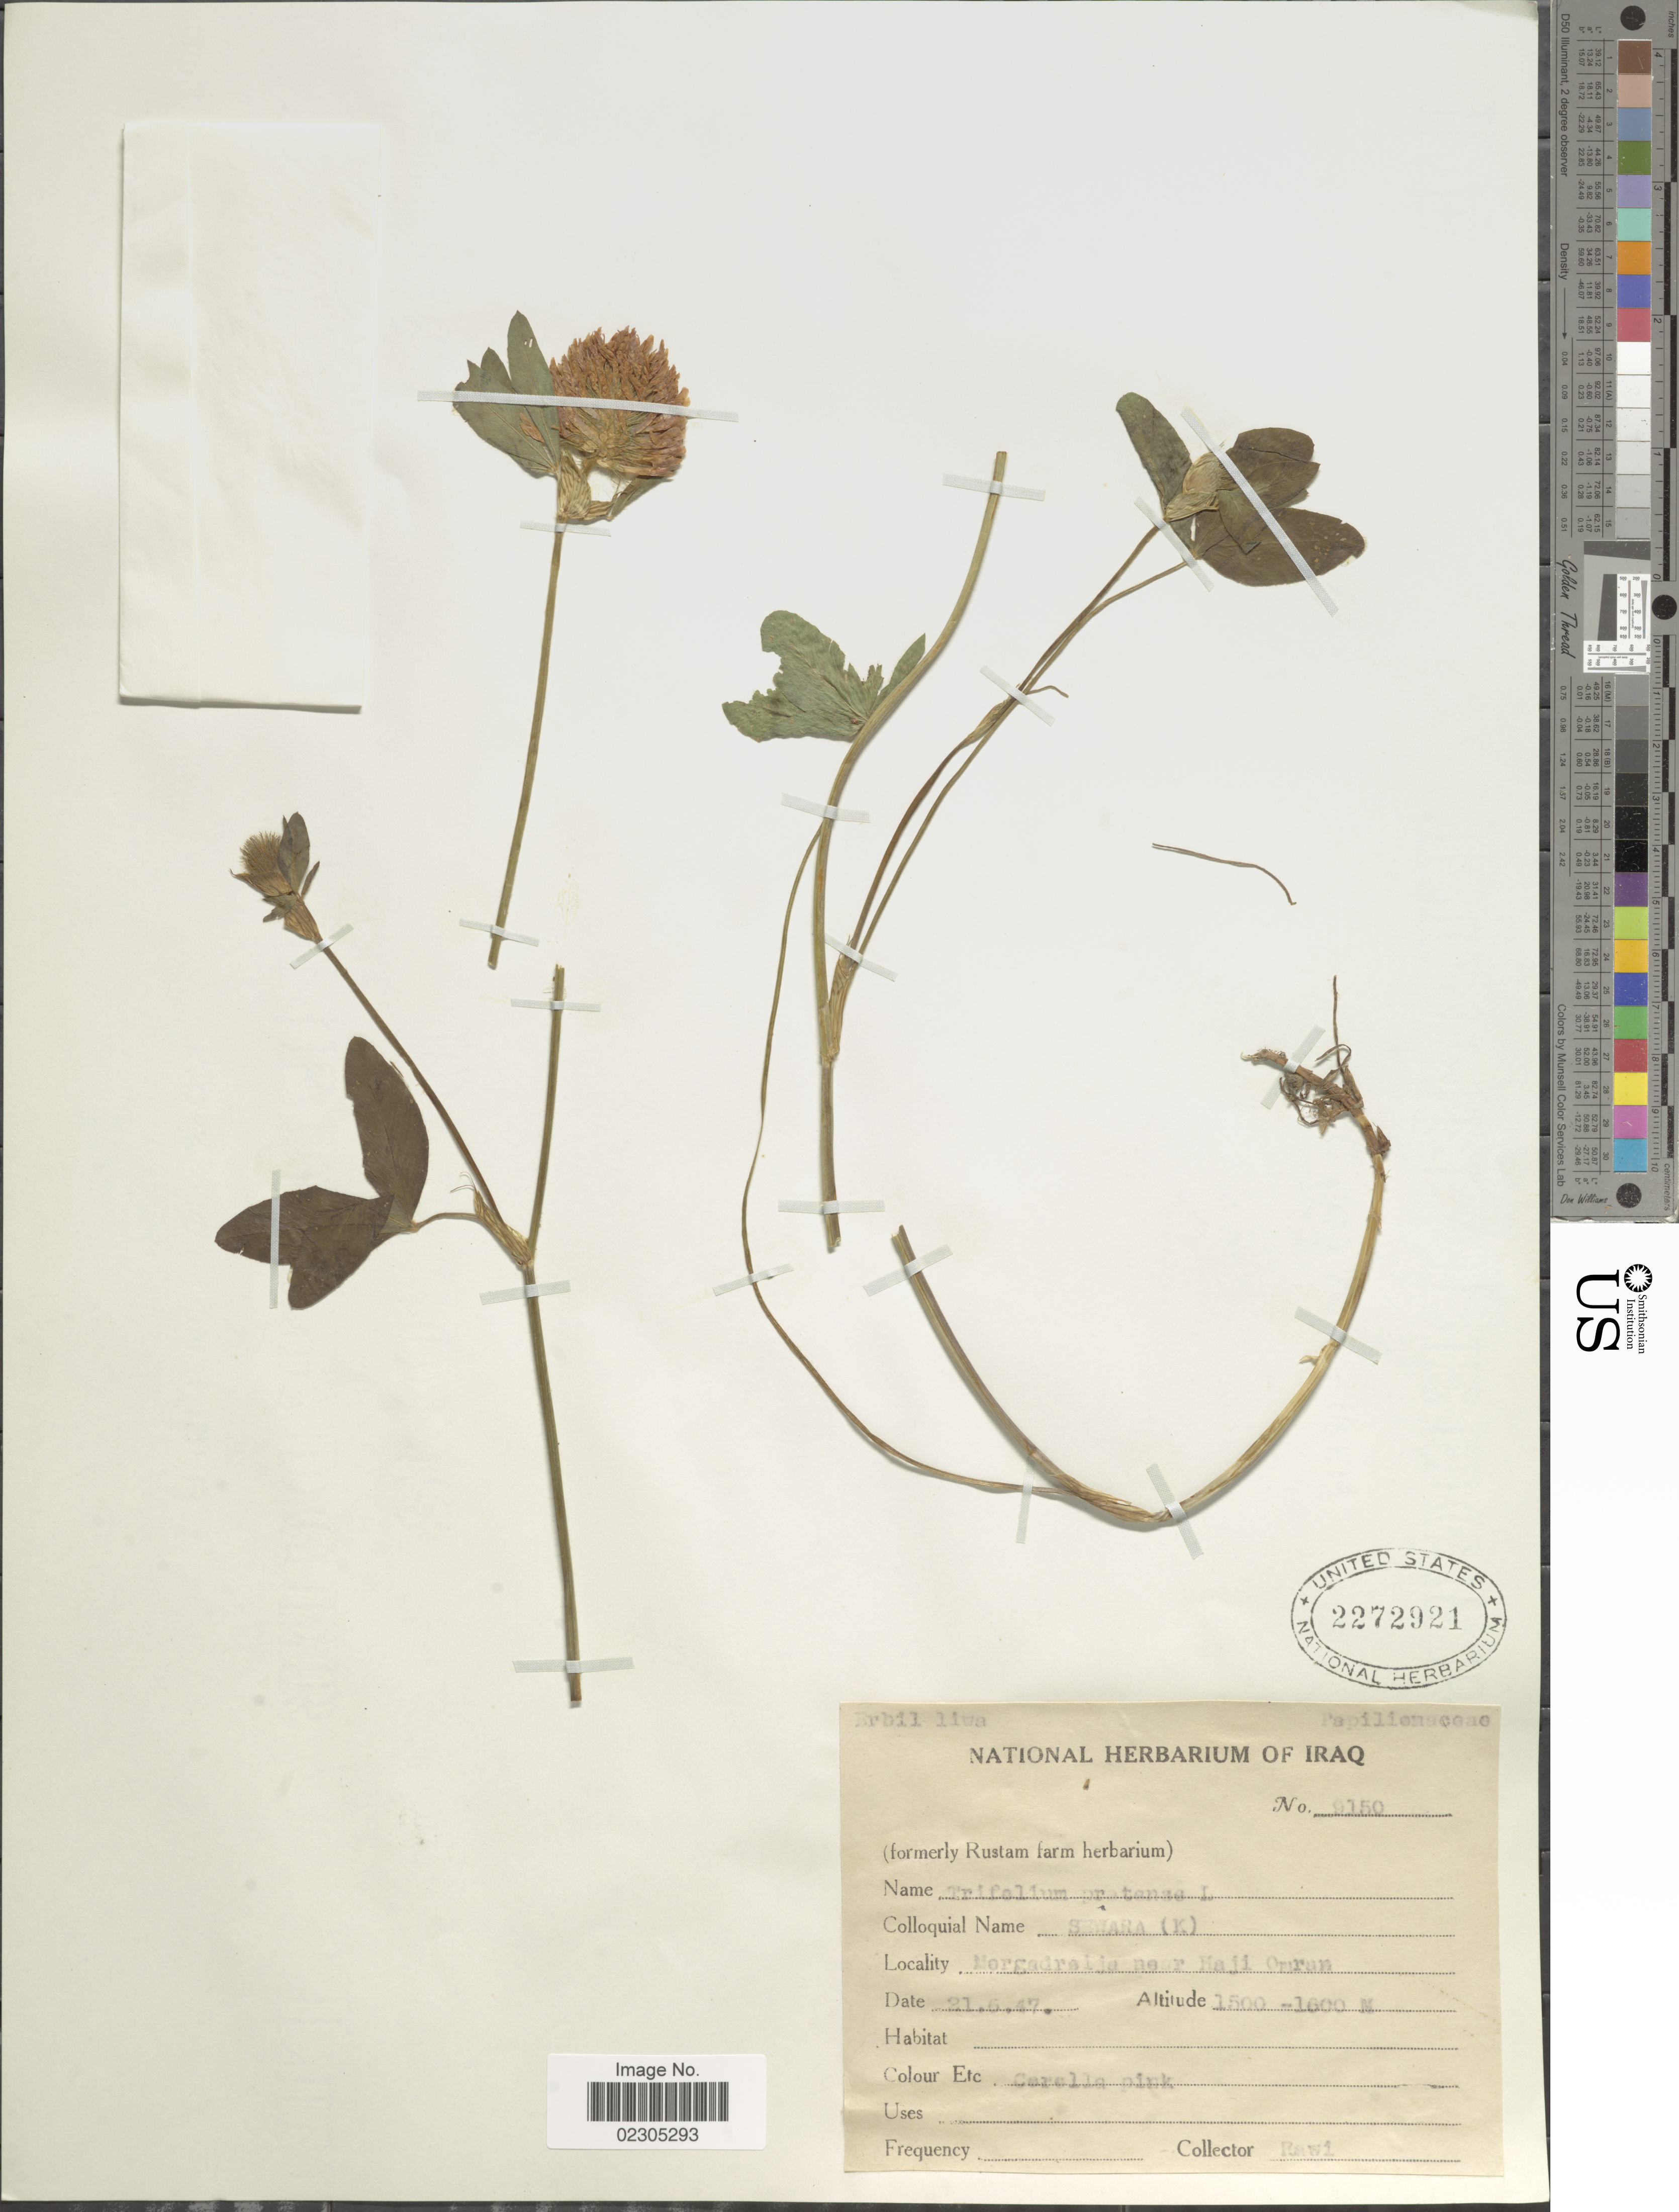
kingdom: Plantae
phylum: Tracheophyta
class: Magnoliopsida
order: Fabales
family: Fabaceae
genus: Trifolium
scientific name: Trifolium pratense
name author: L.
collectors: -. Rawi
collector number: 9150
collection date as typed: Transcribed d/m/y: 21/6/47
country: Iraq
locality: Mergadreija near Haji Omeran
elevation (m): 1500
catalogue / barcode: US 2272921